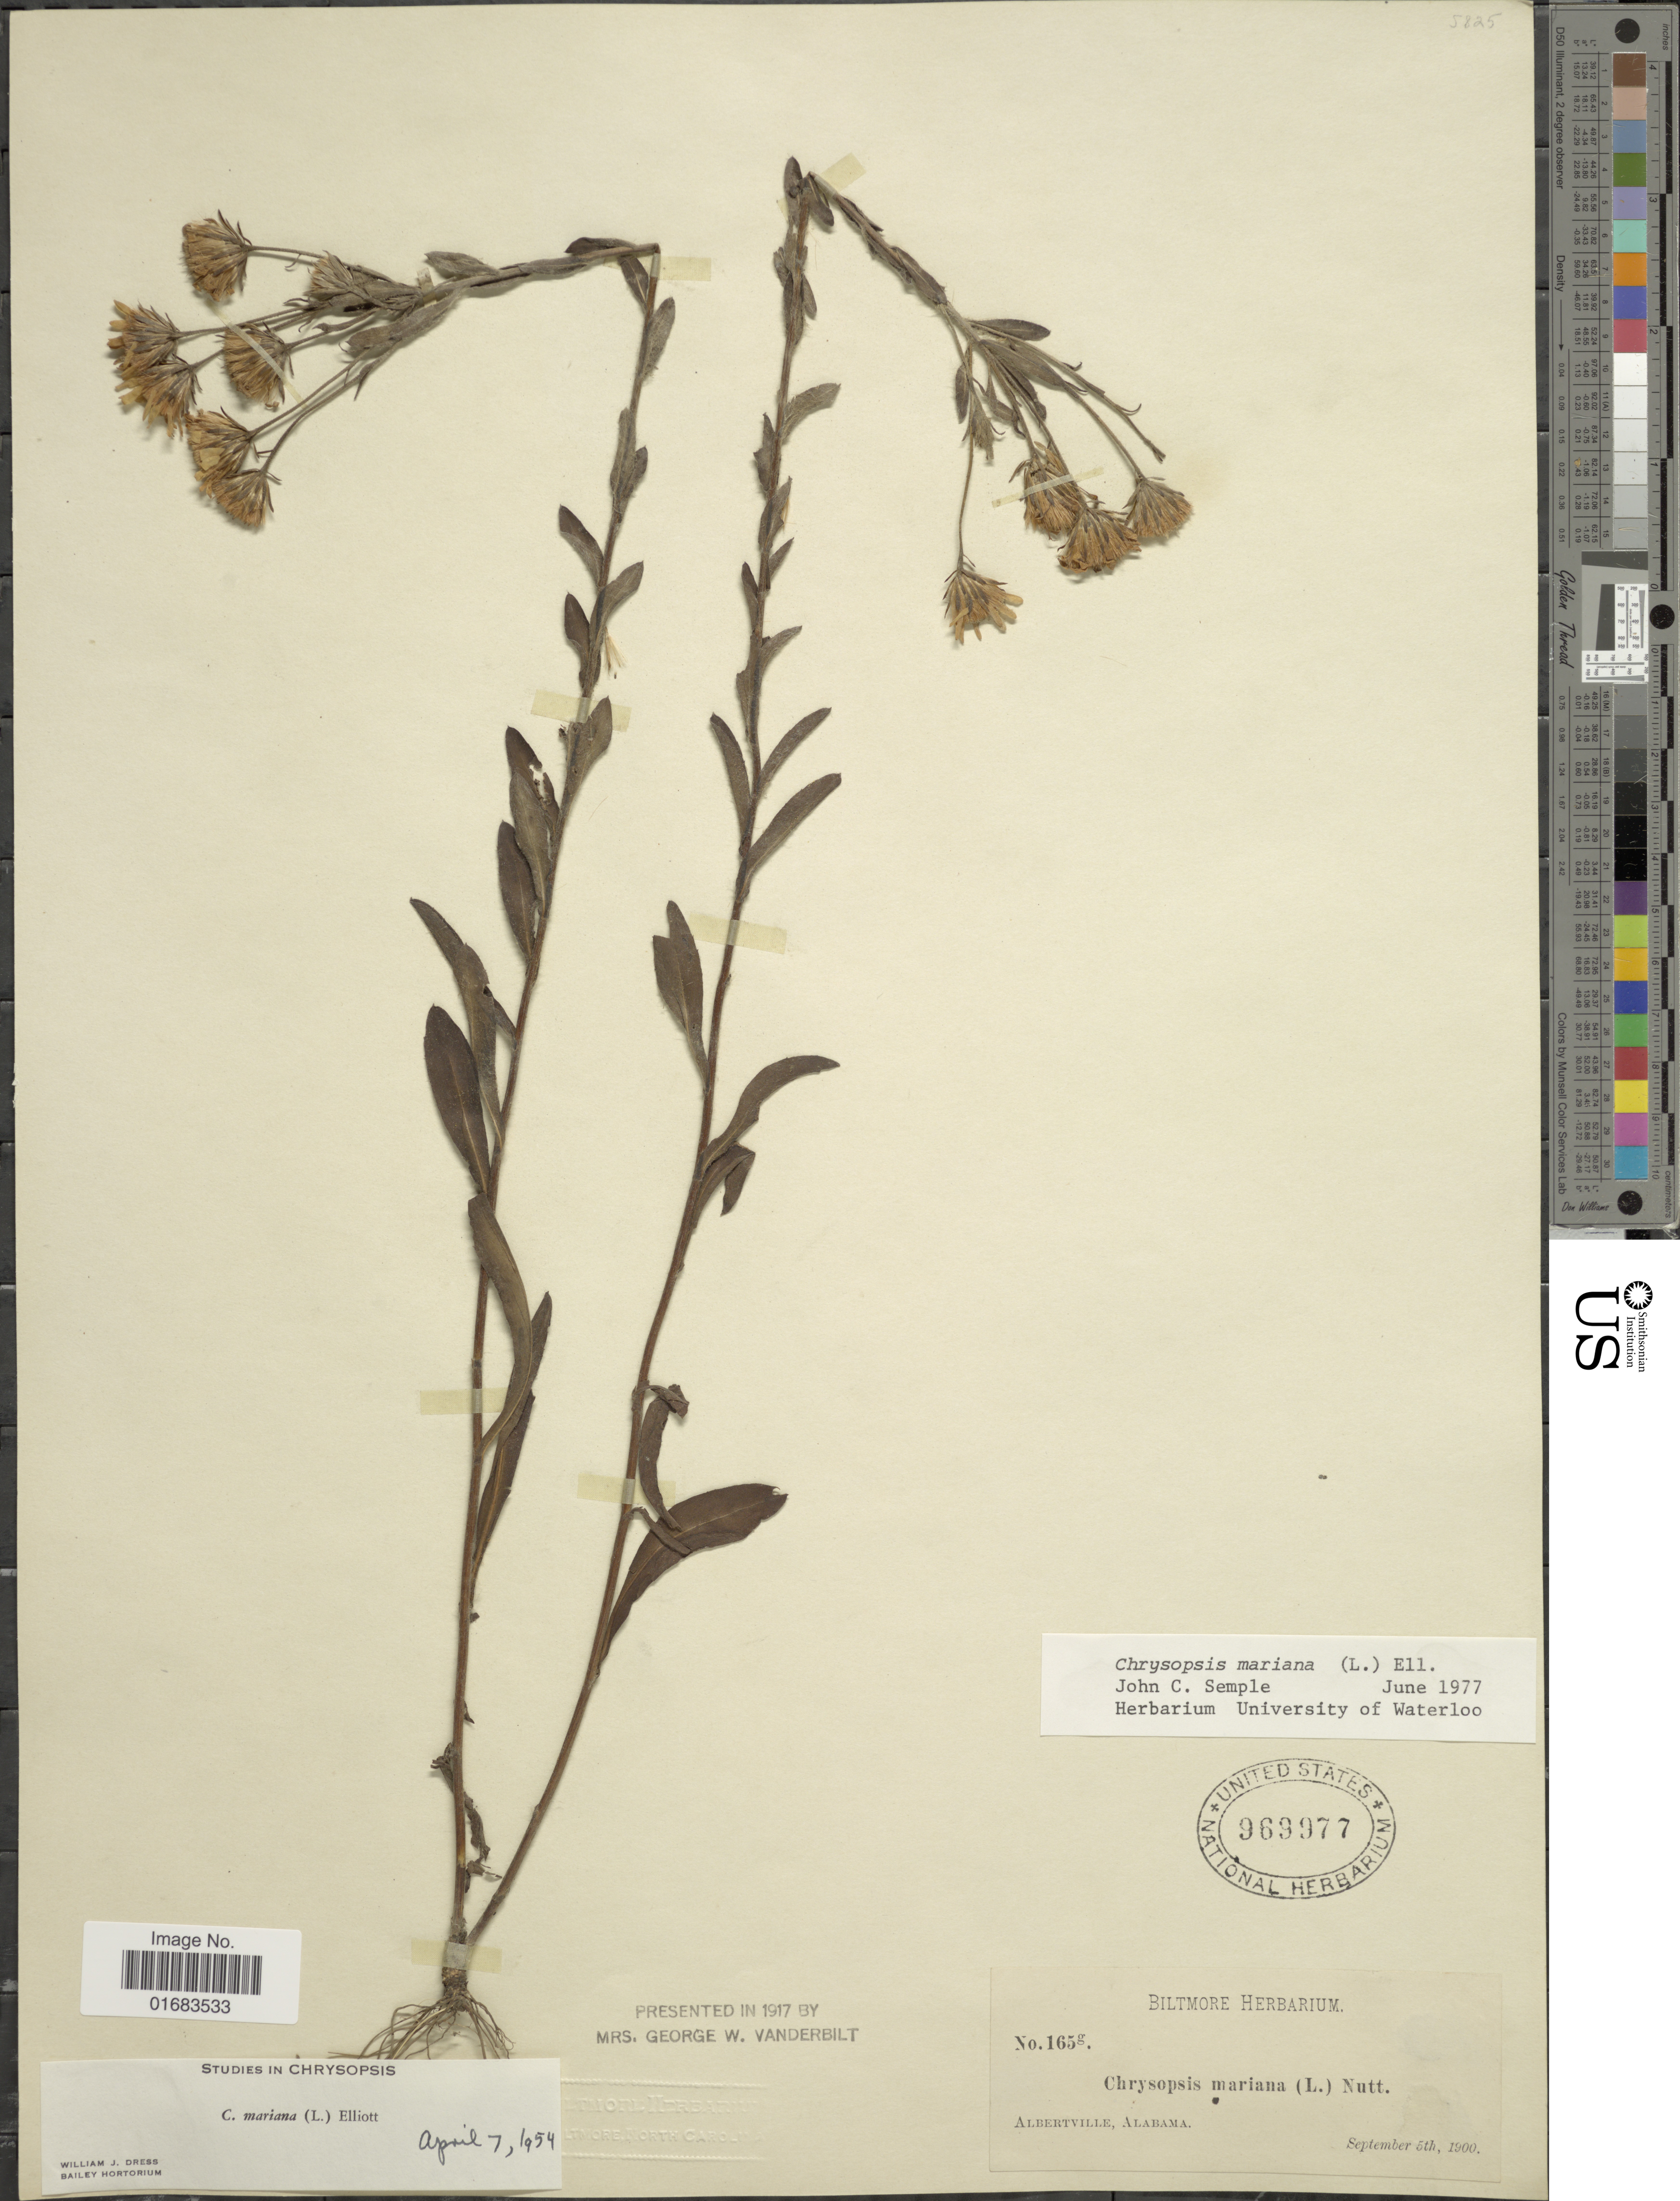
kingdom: Plantae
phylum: Tracheophyta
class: Magnoliopsida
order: Asterales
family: Asteraceae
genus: Chrysopsis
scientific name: Chrysopsis mariana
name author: (L.) Elliott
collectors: ex herb. Biltmore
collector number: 165 g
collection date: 1900-09-05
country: United States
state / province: Alabama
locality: Albertville.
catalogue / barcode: US 969977